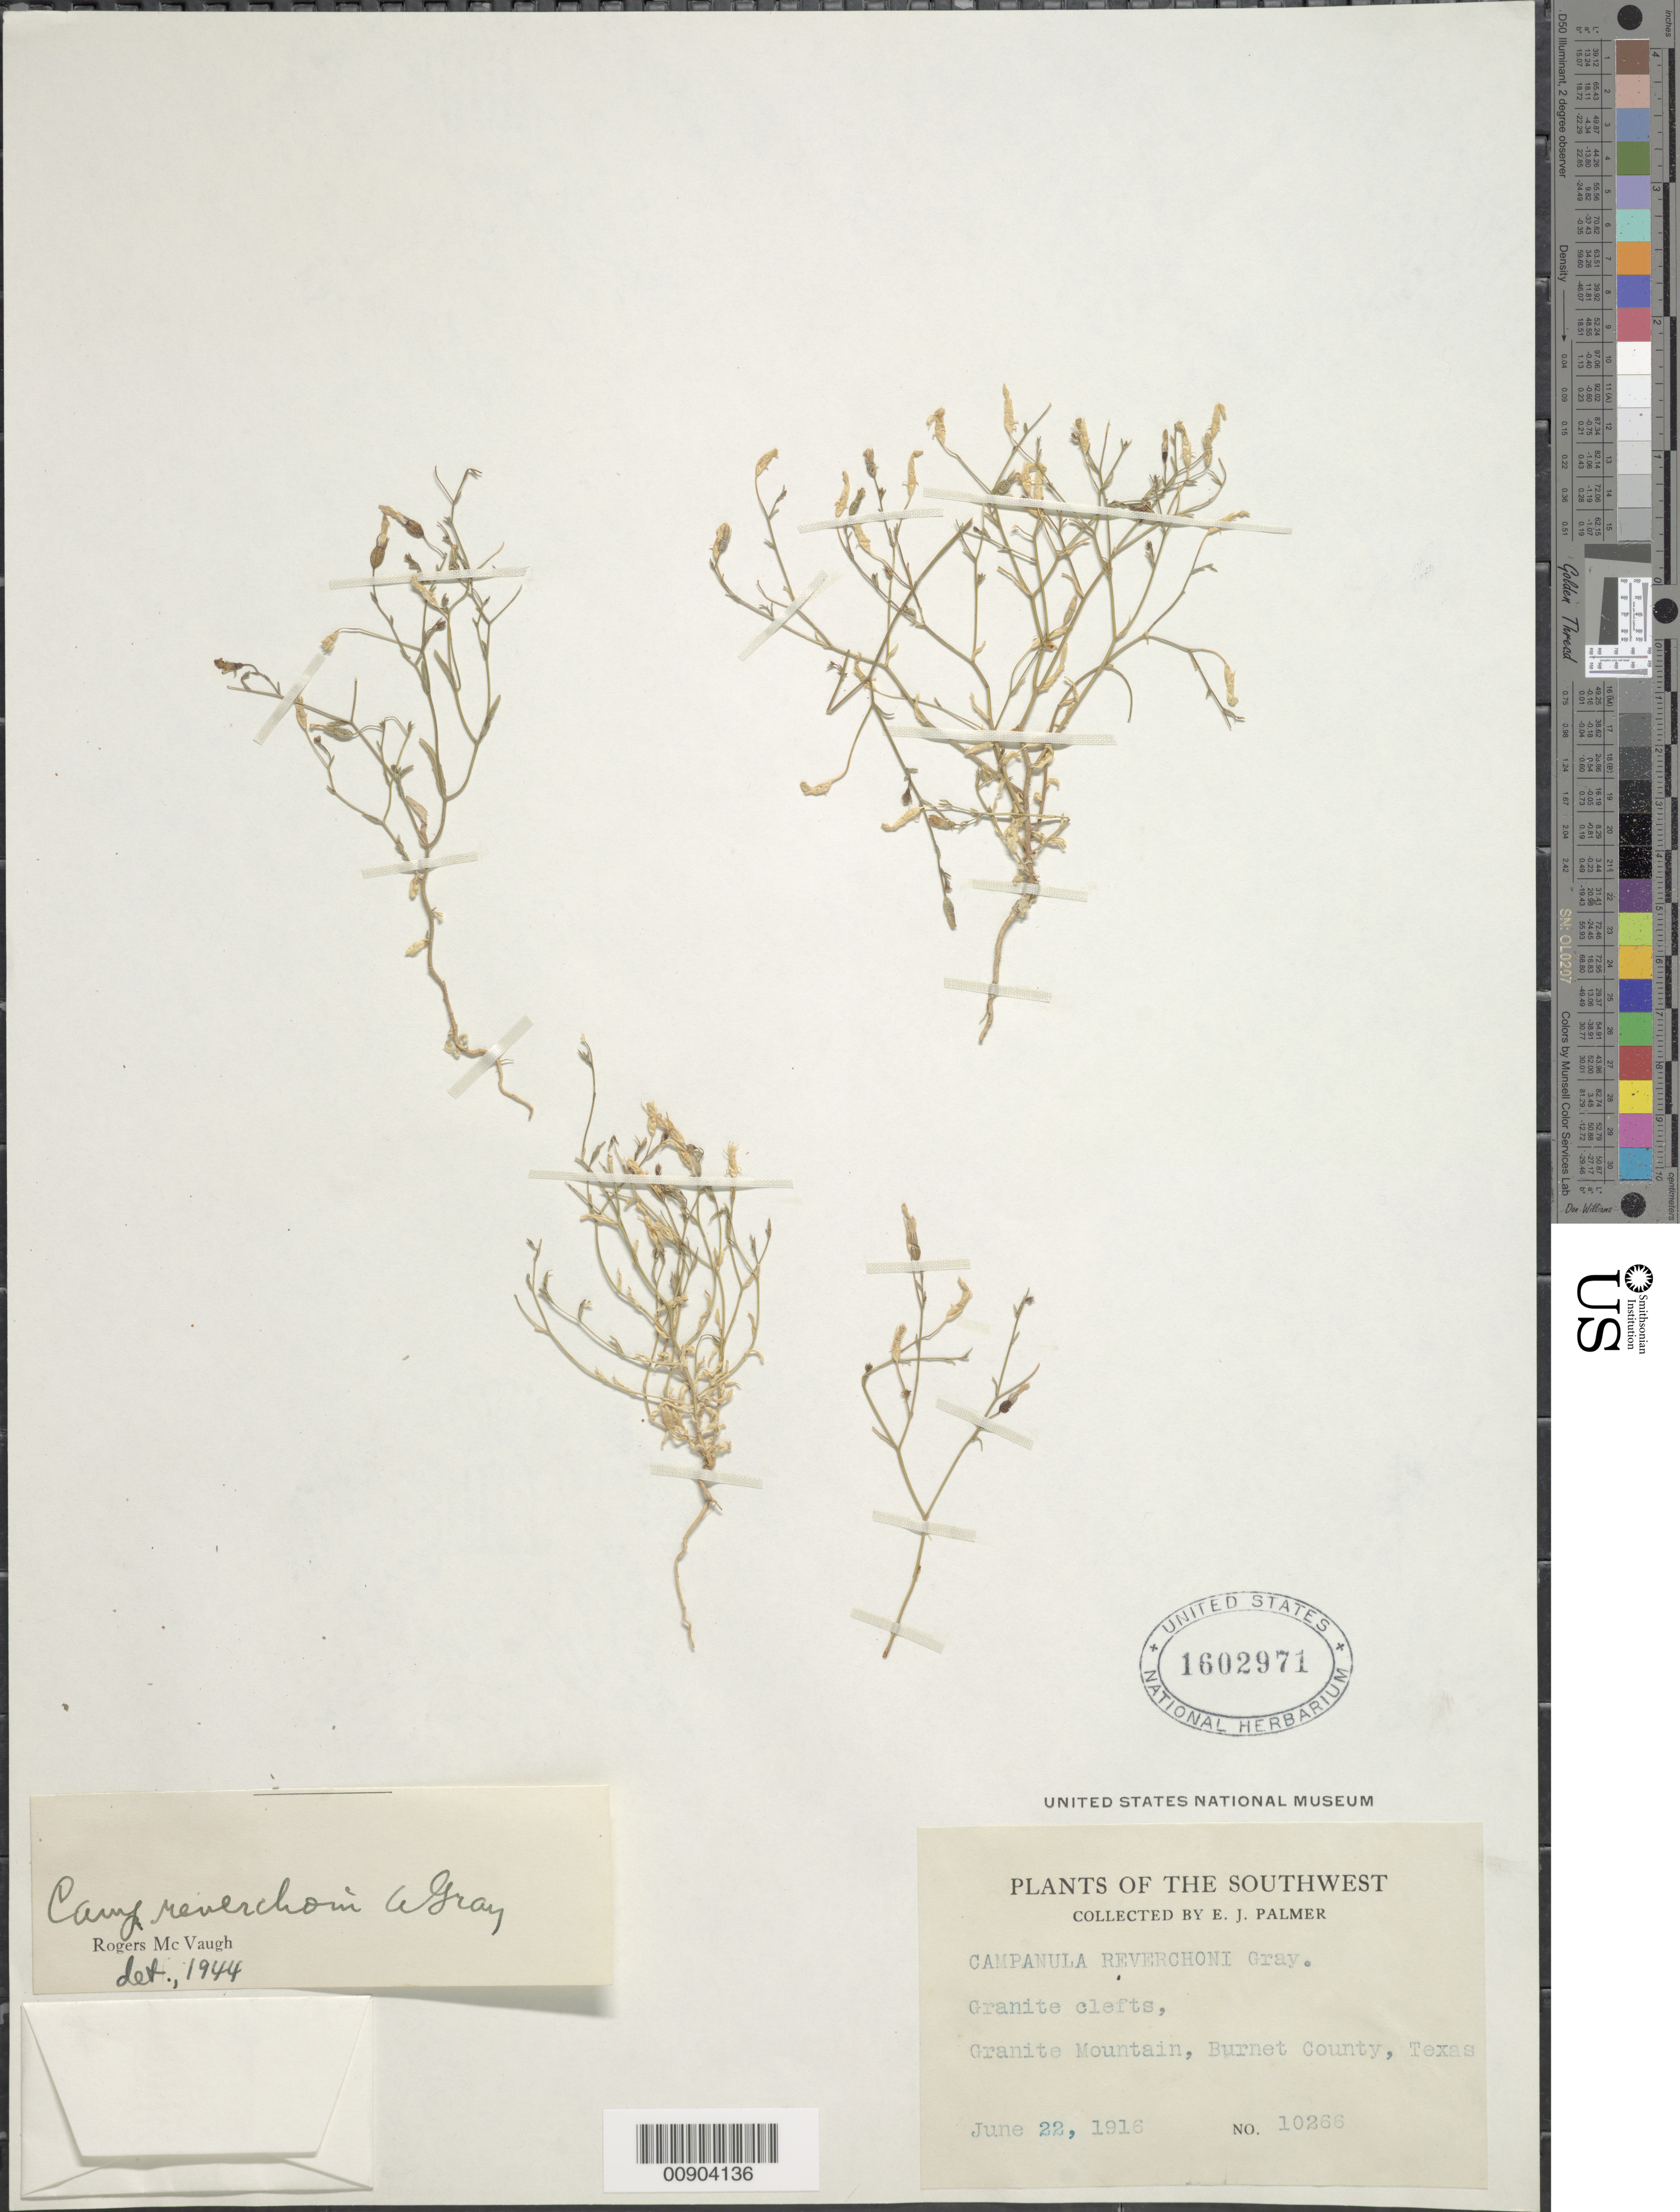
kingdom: Plantae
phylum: Tracheophyta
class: Magnoliopsida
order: Asterales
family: Campanulaceae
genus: Campanula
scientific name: Campanula reverchonii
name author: A. Gray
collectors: E. J. Palmer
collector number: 10266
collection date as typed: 22 Jun 1916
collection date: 1916-06-22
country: United States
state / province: Texas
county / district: Burnet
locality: Granite Mountain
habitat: granite clefts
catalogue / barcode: US 1602971